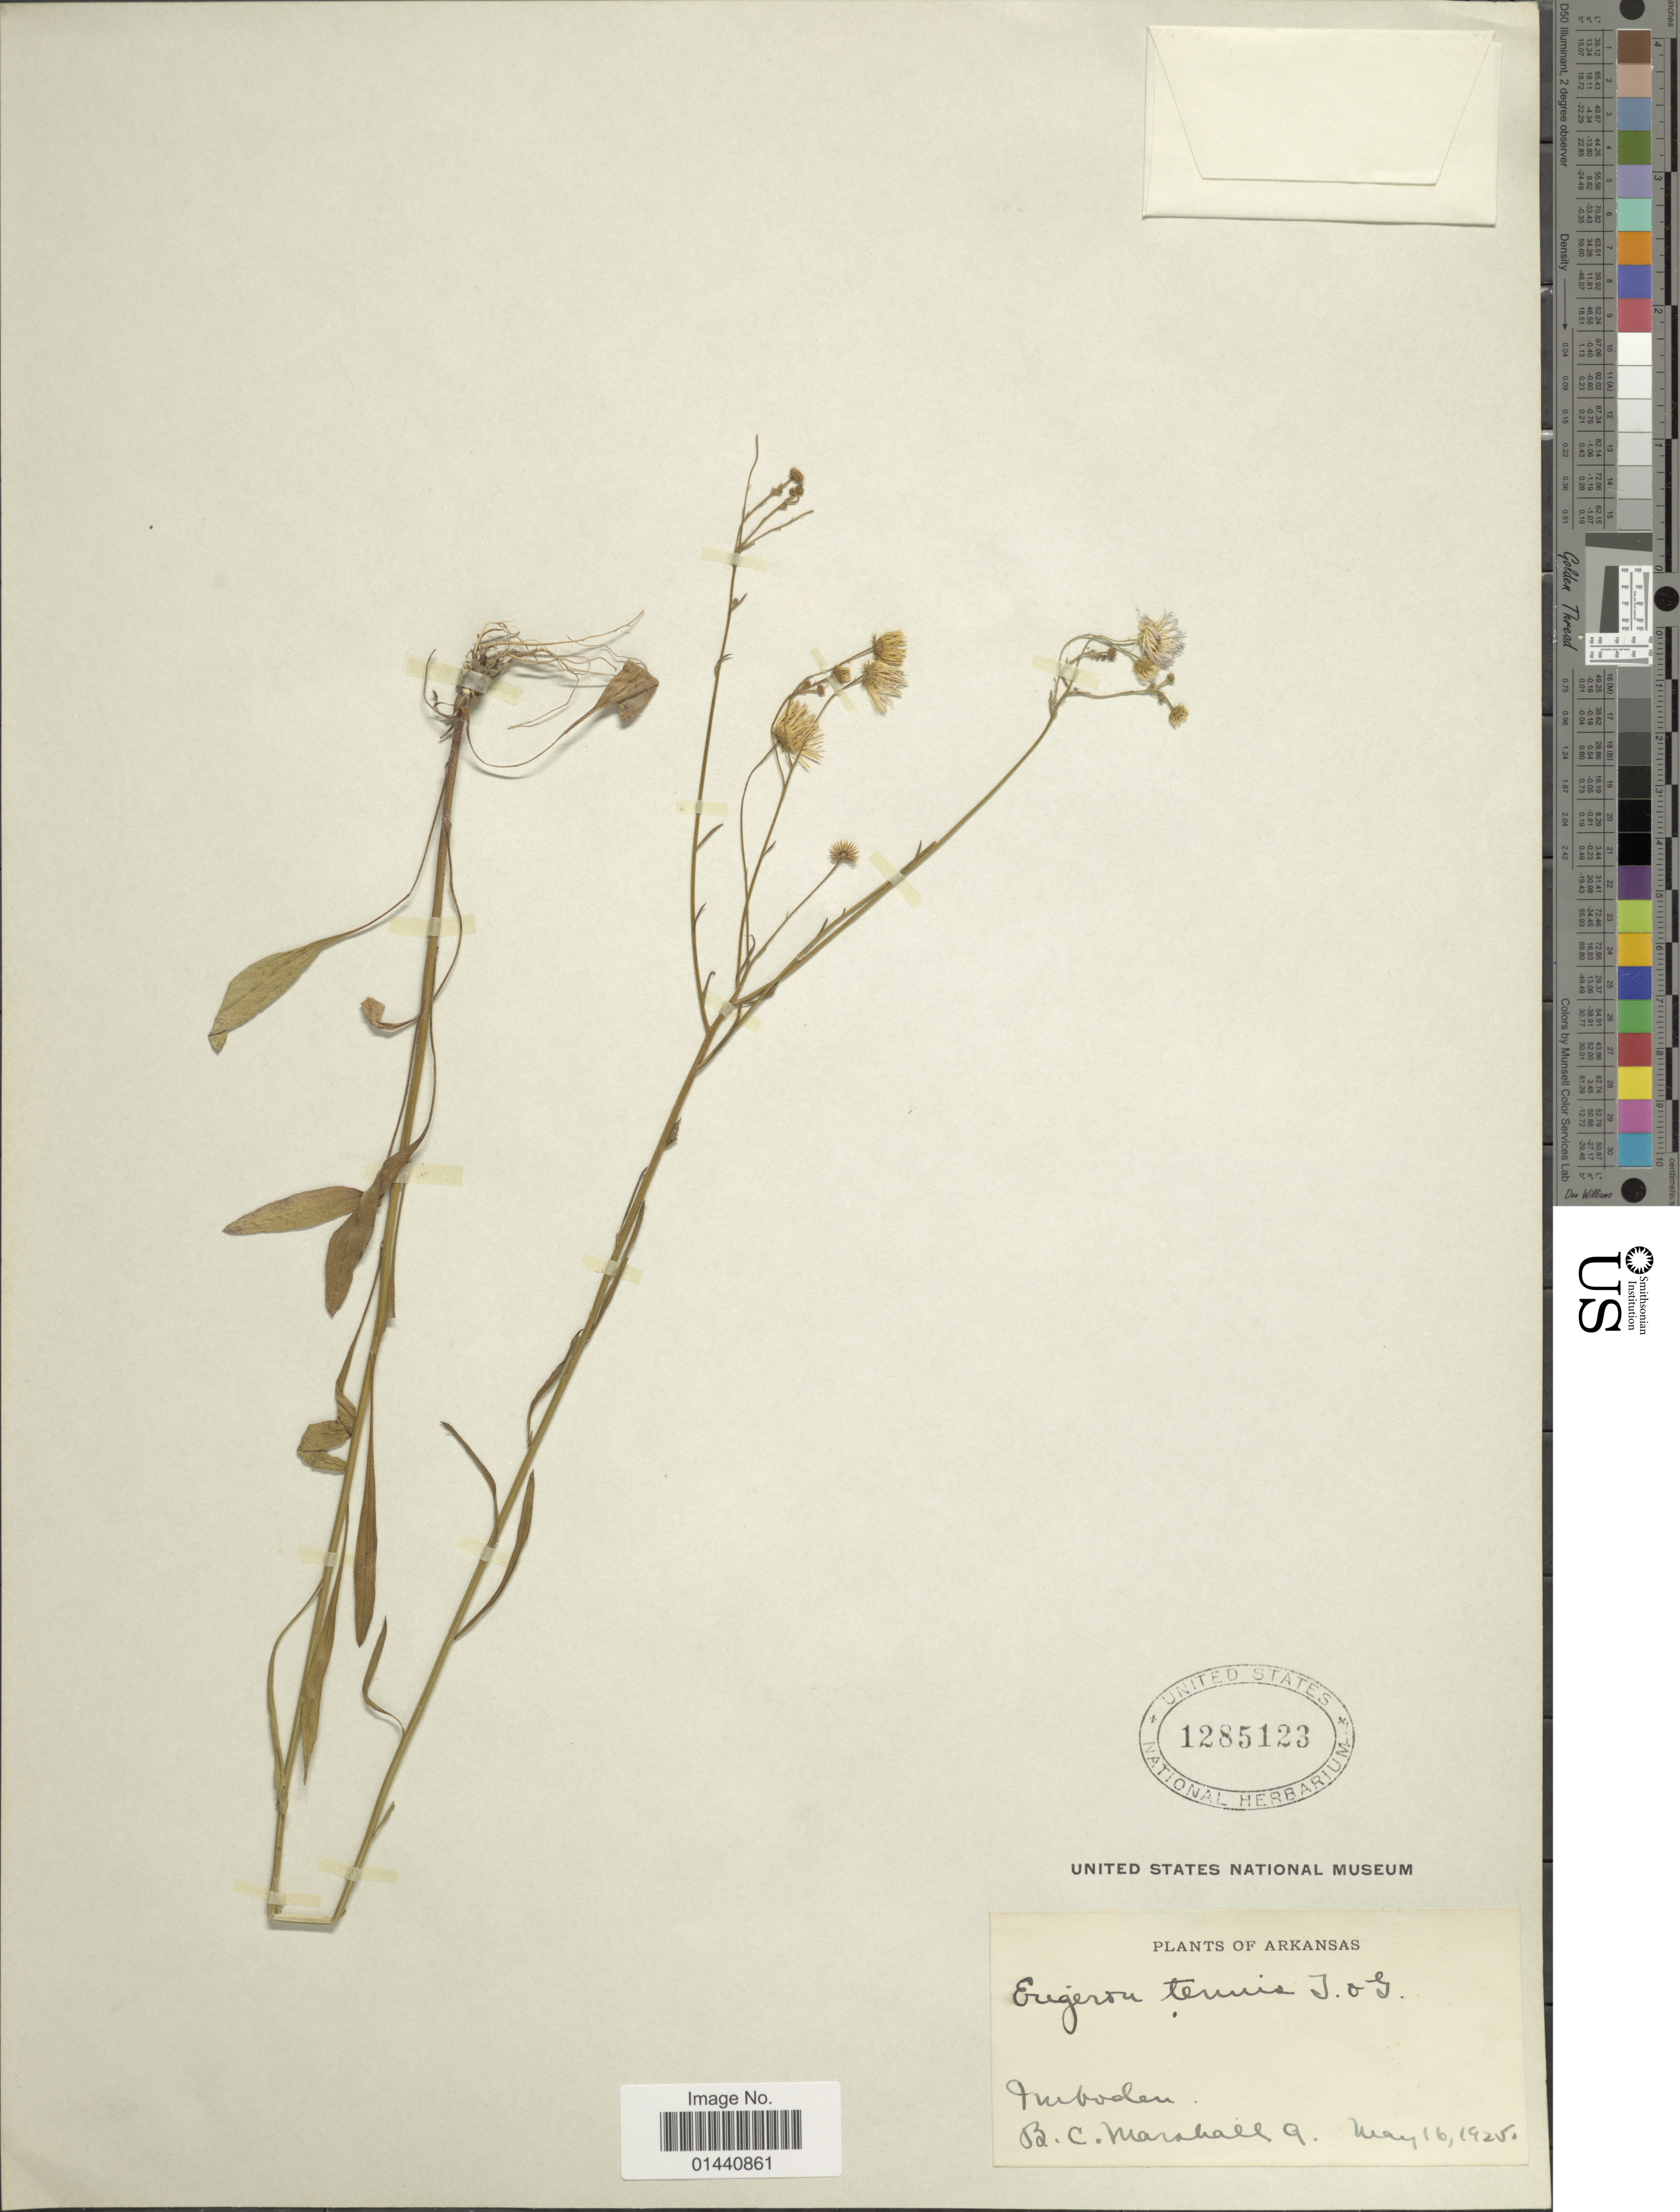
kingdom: Plantae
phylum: Tracheophyta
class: Magnoliopsida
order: Asterales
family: Asteraceae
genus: Erigeron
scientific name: Erigeron tenuis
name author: Torr. & A. Gray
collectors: B. C. Marshall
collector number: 9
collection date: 1925-05-16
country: United States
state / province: Arkansas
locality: Imboden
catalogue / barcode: US 1285123